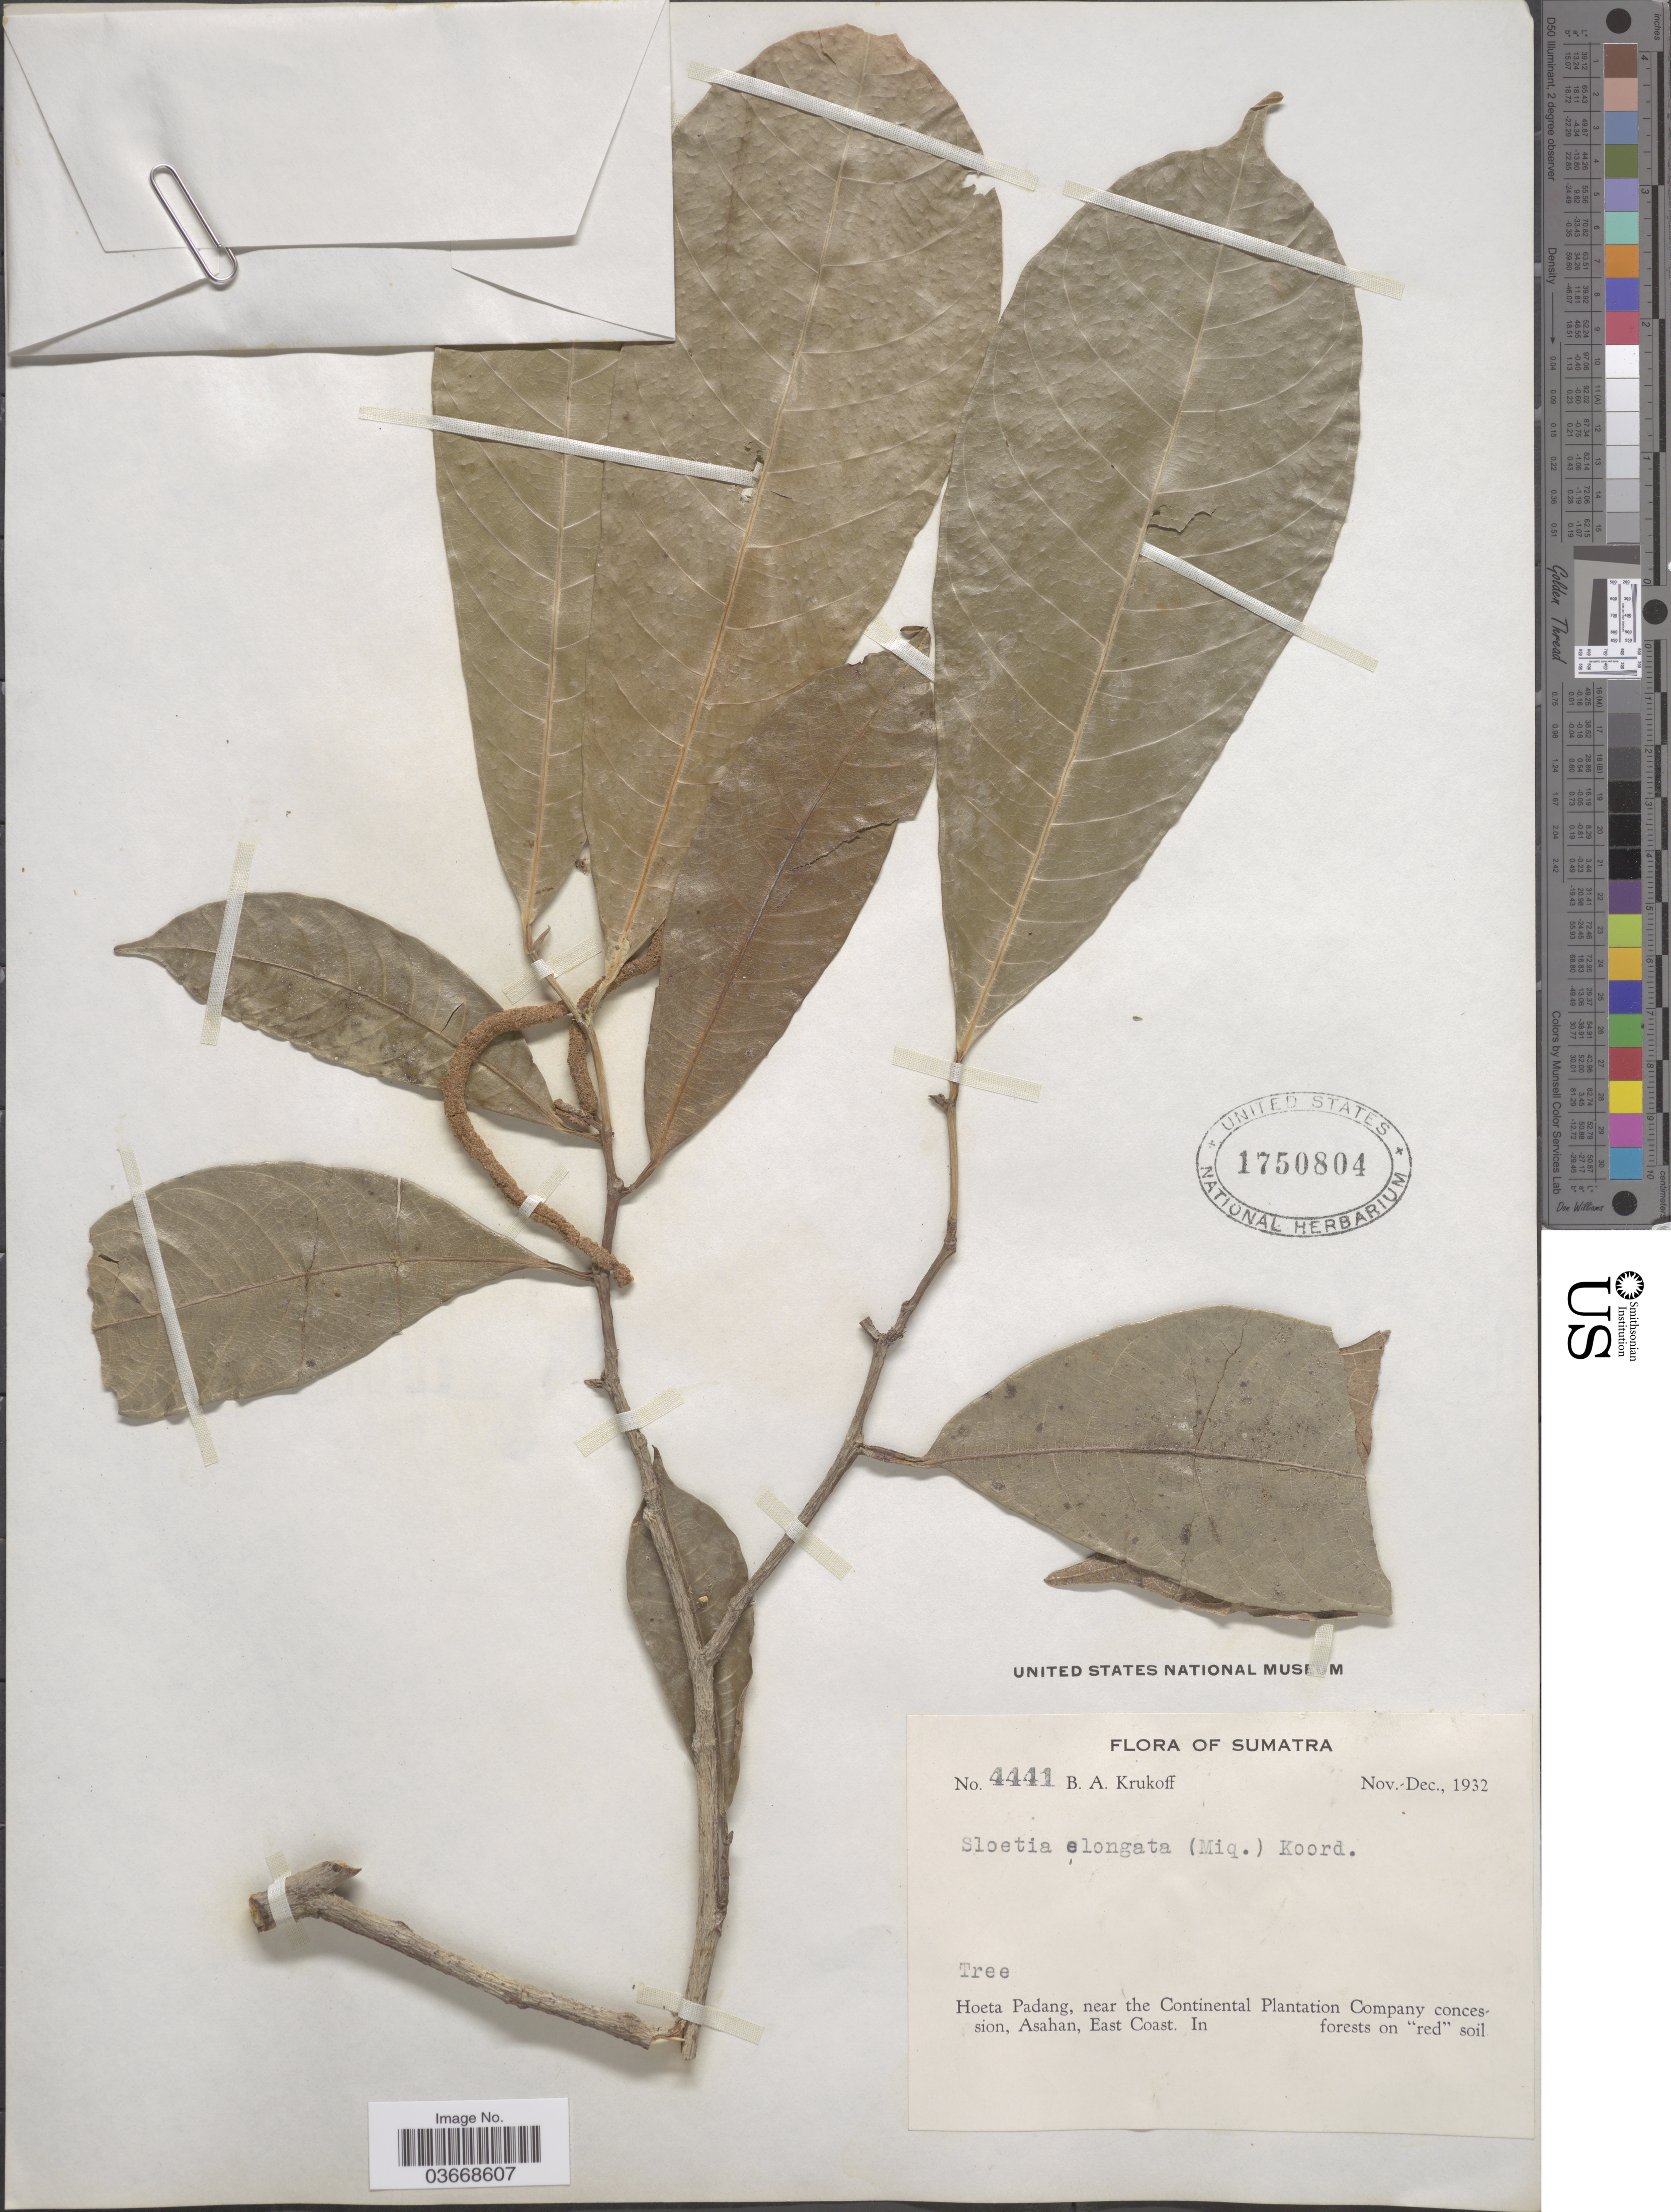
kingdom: Plantae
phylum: Tracheophyta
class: Magnoliopsida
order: Rosales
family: Moraceae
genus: Sloetia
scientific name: Sloetia elongata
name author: (Miq.) Koord.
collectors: B. A. Krukoff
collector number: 4441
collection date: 1932-11/1932-12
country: Indonesia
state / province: Sumatra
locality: Hoeta Padang, near the Continental Plantation Company consession, Asahan, East Coast.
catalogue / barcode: US 1750804